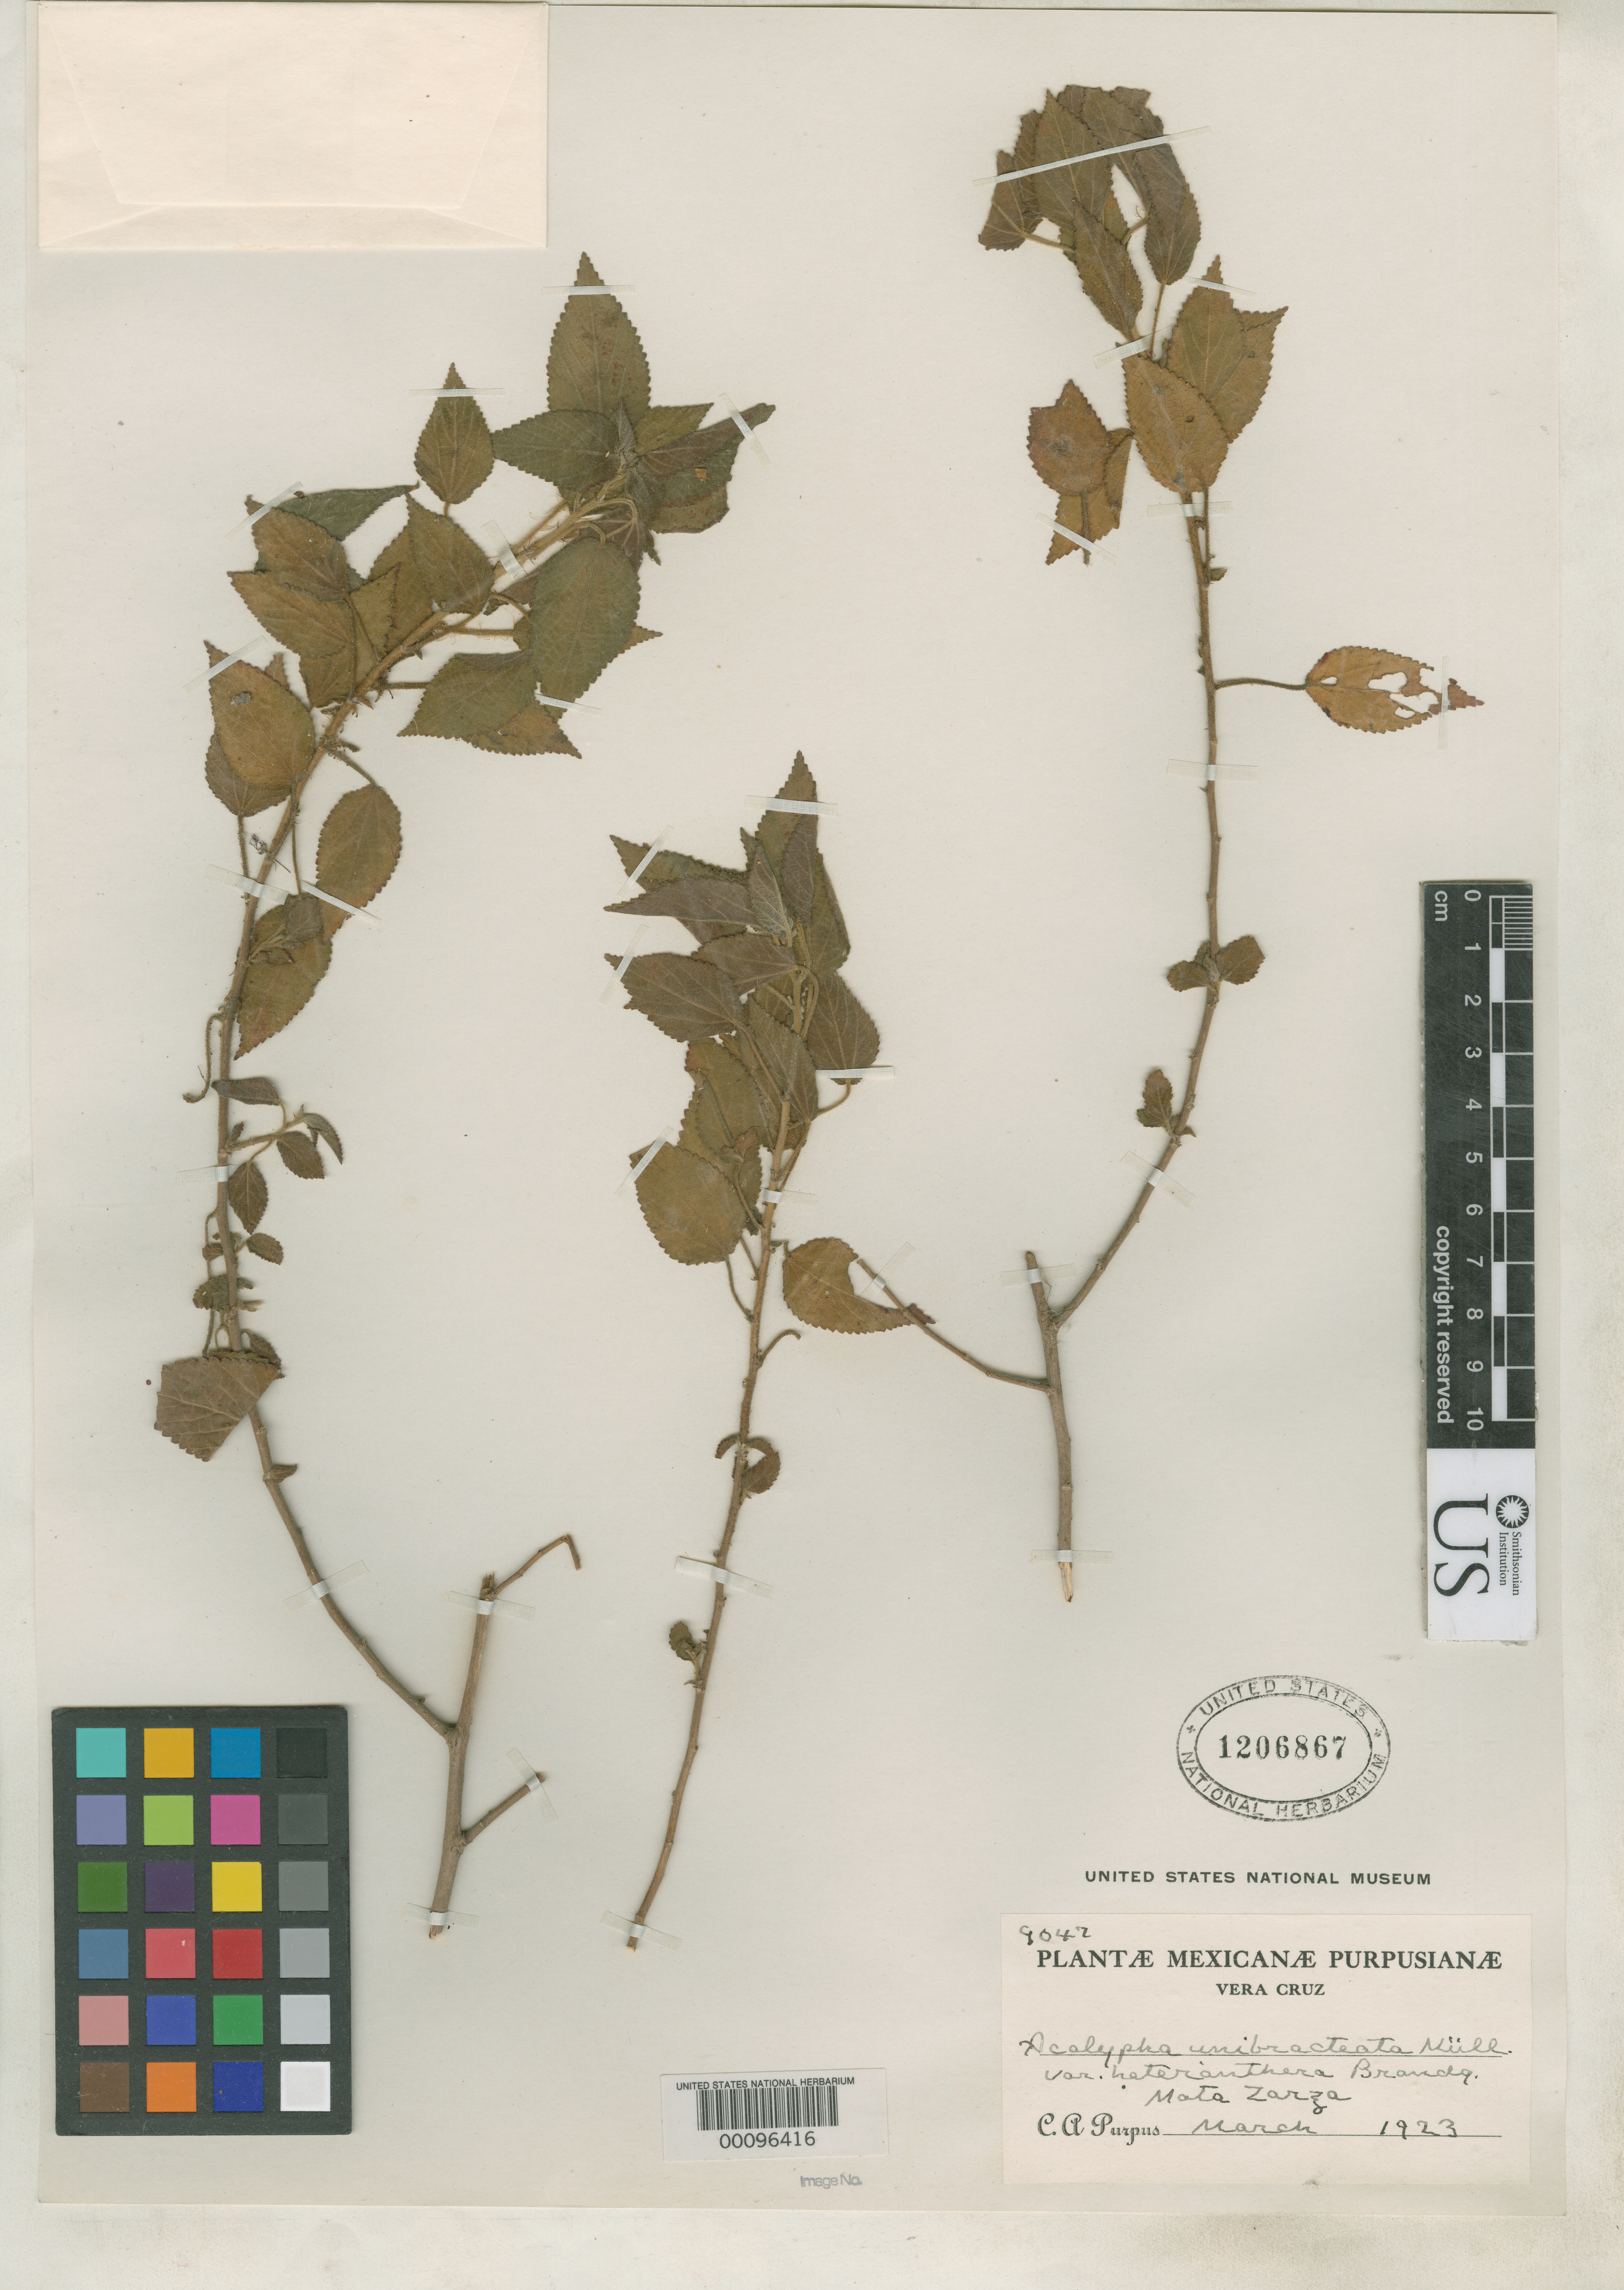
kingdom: Plantae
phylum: Tracheophyta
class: Magnoliopsida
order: Malpighiales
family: Euphorbiaceae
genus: Acalypha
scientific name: Acalypha unibracteata var. heterantha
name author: Brandegee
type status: Isotype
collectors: C. A. Purpus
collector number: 9047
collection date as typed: Mar 1923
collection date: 1923-03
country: Mexico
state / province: Veracruz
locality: Mata Zarza.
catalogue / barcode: US 1206867